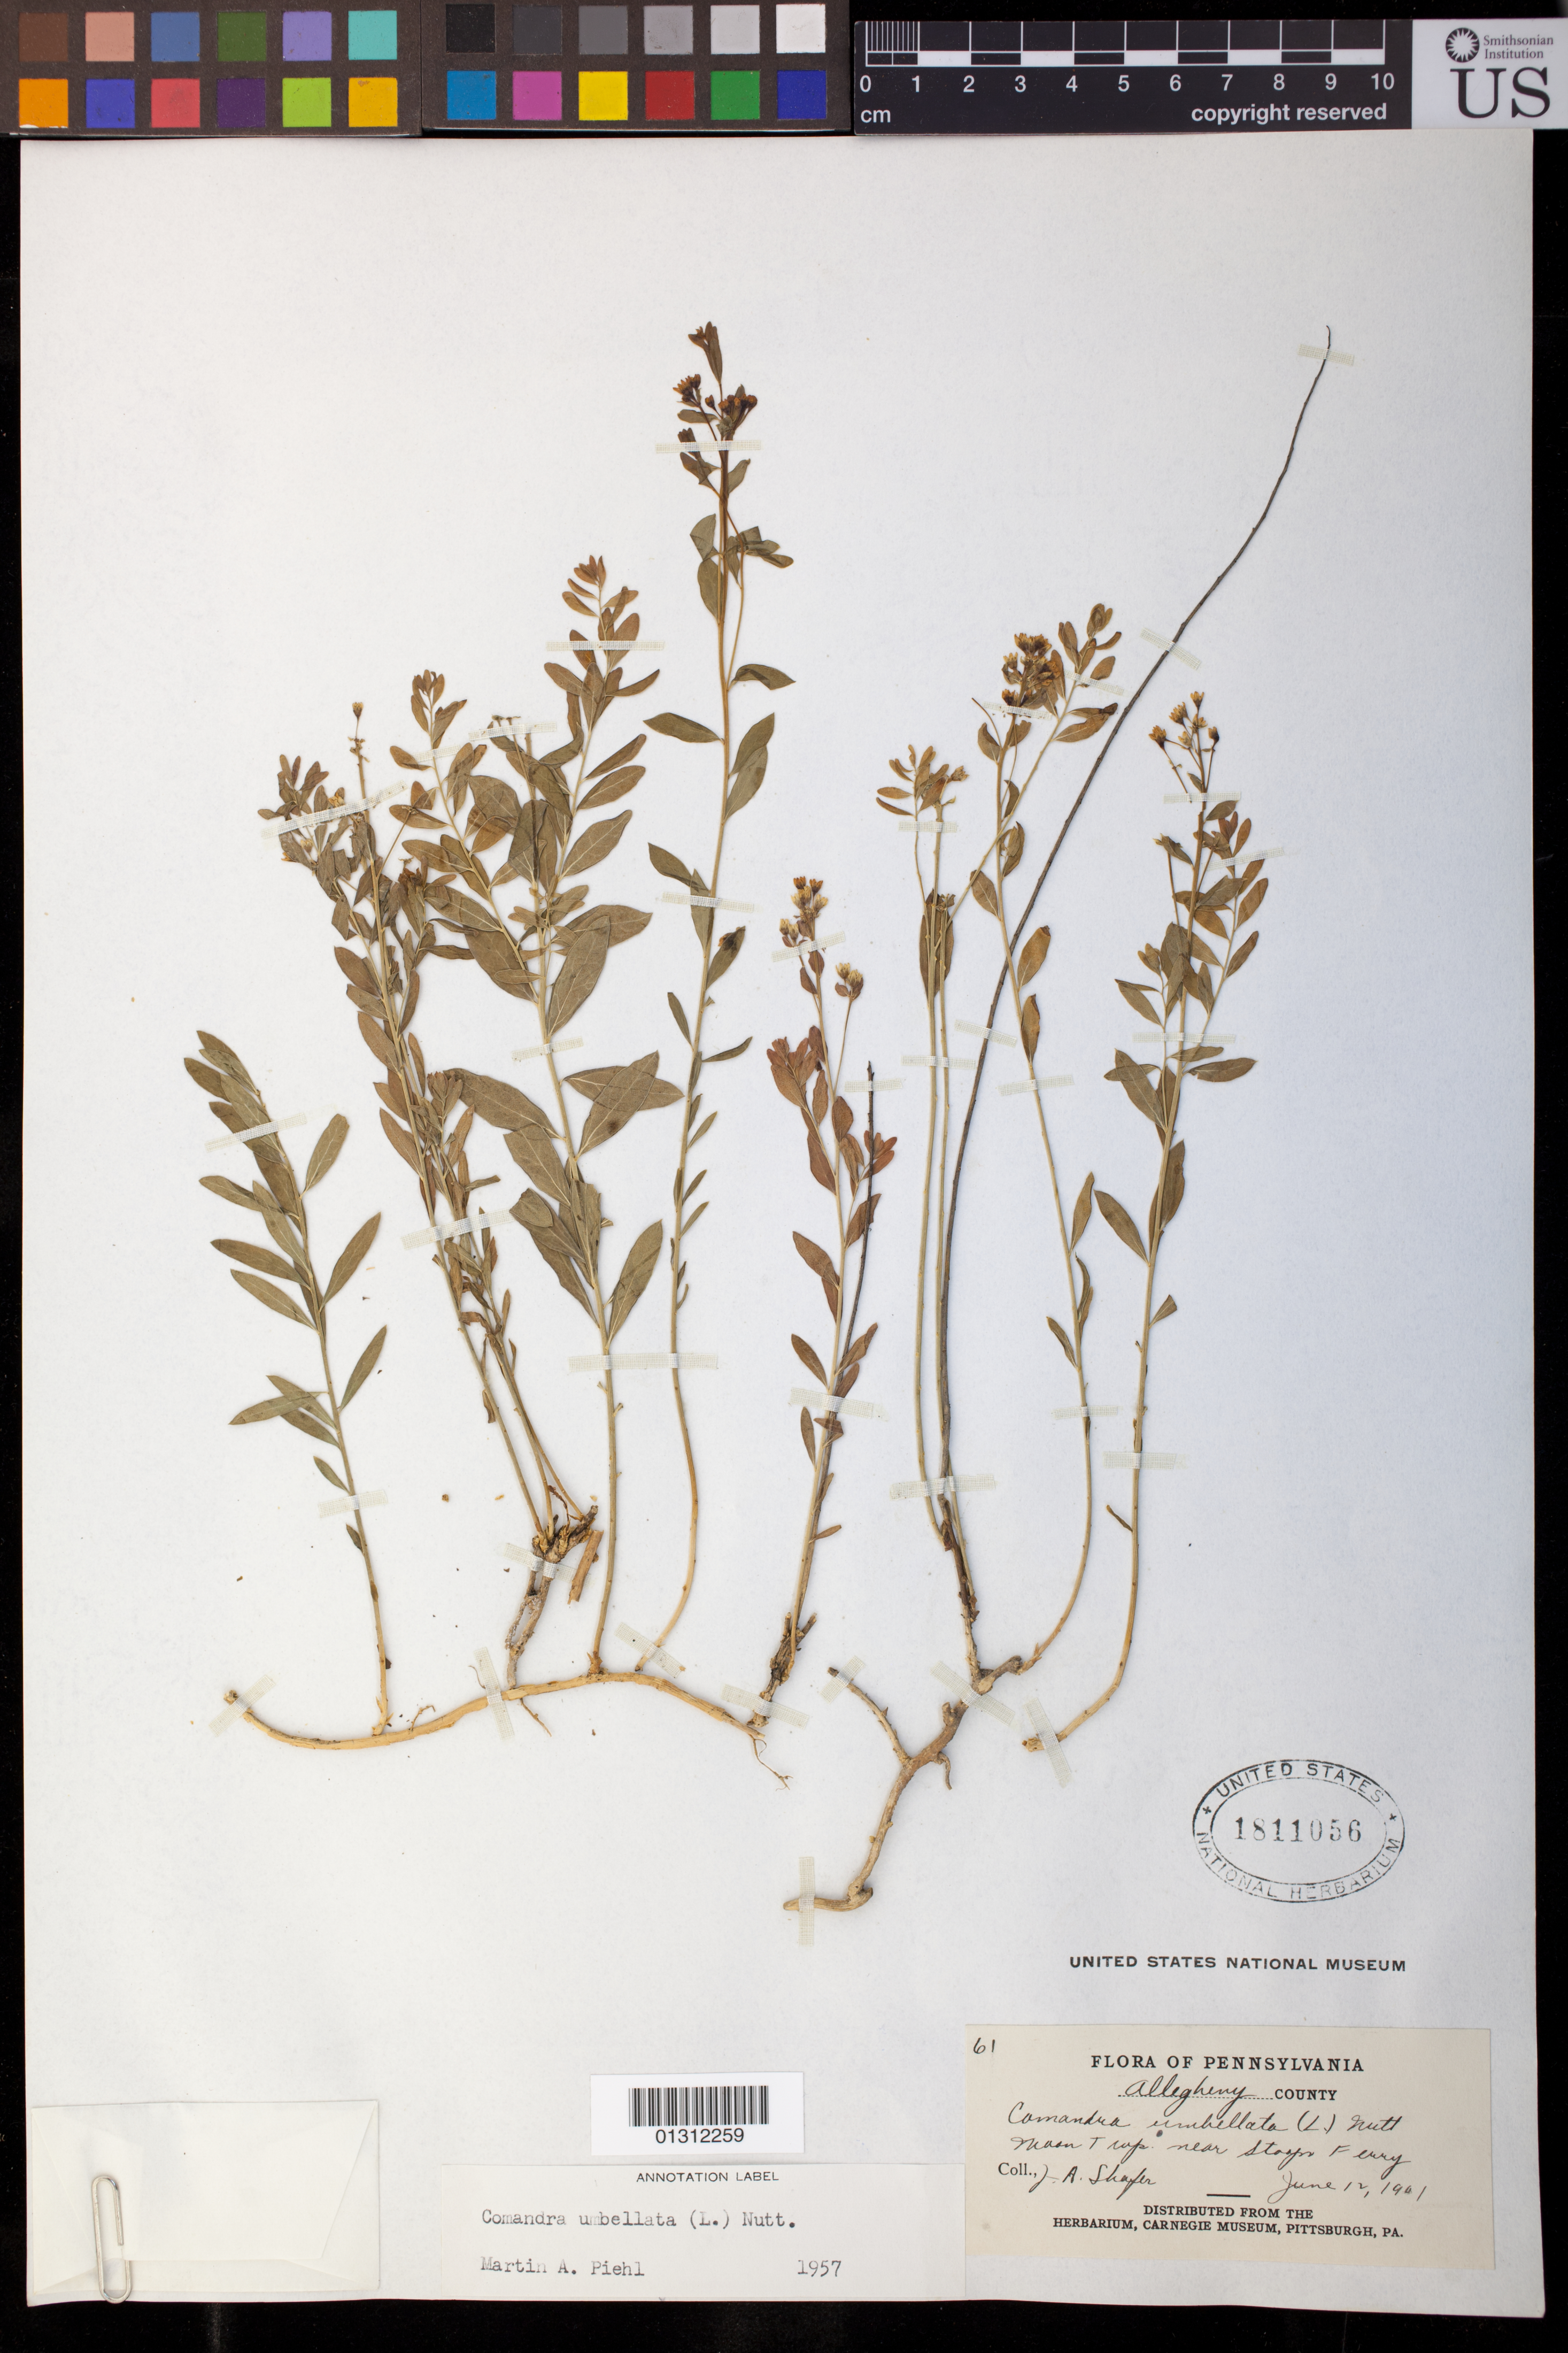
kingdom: Plantae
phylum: Tracheophyta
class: Magnoliopsida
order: Santalales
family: Comandraceae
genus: Comandra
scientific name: Comandra umbellata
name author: (L.) Nutt.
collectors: J. A. Shafer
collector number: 61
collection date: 1901-06-12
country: United States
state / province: Pennsylvania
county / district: Allegheny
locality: Moon Twp near Stoops Ferry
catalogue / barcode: US 1811056